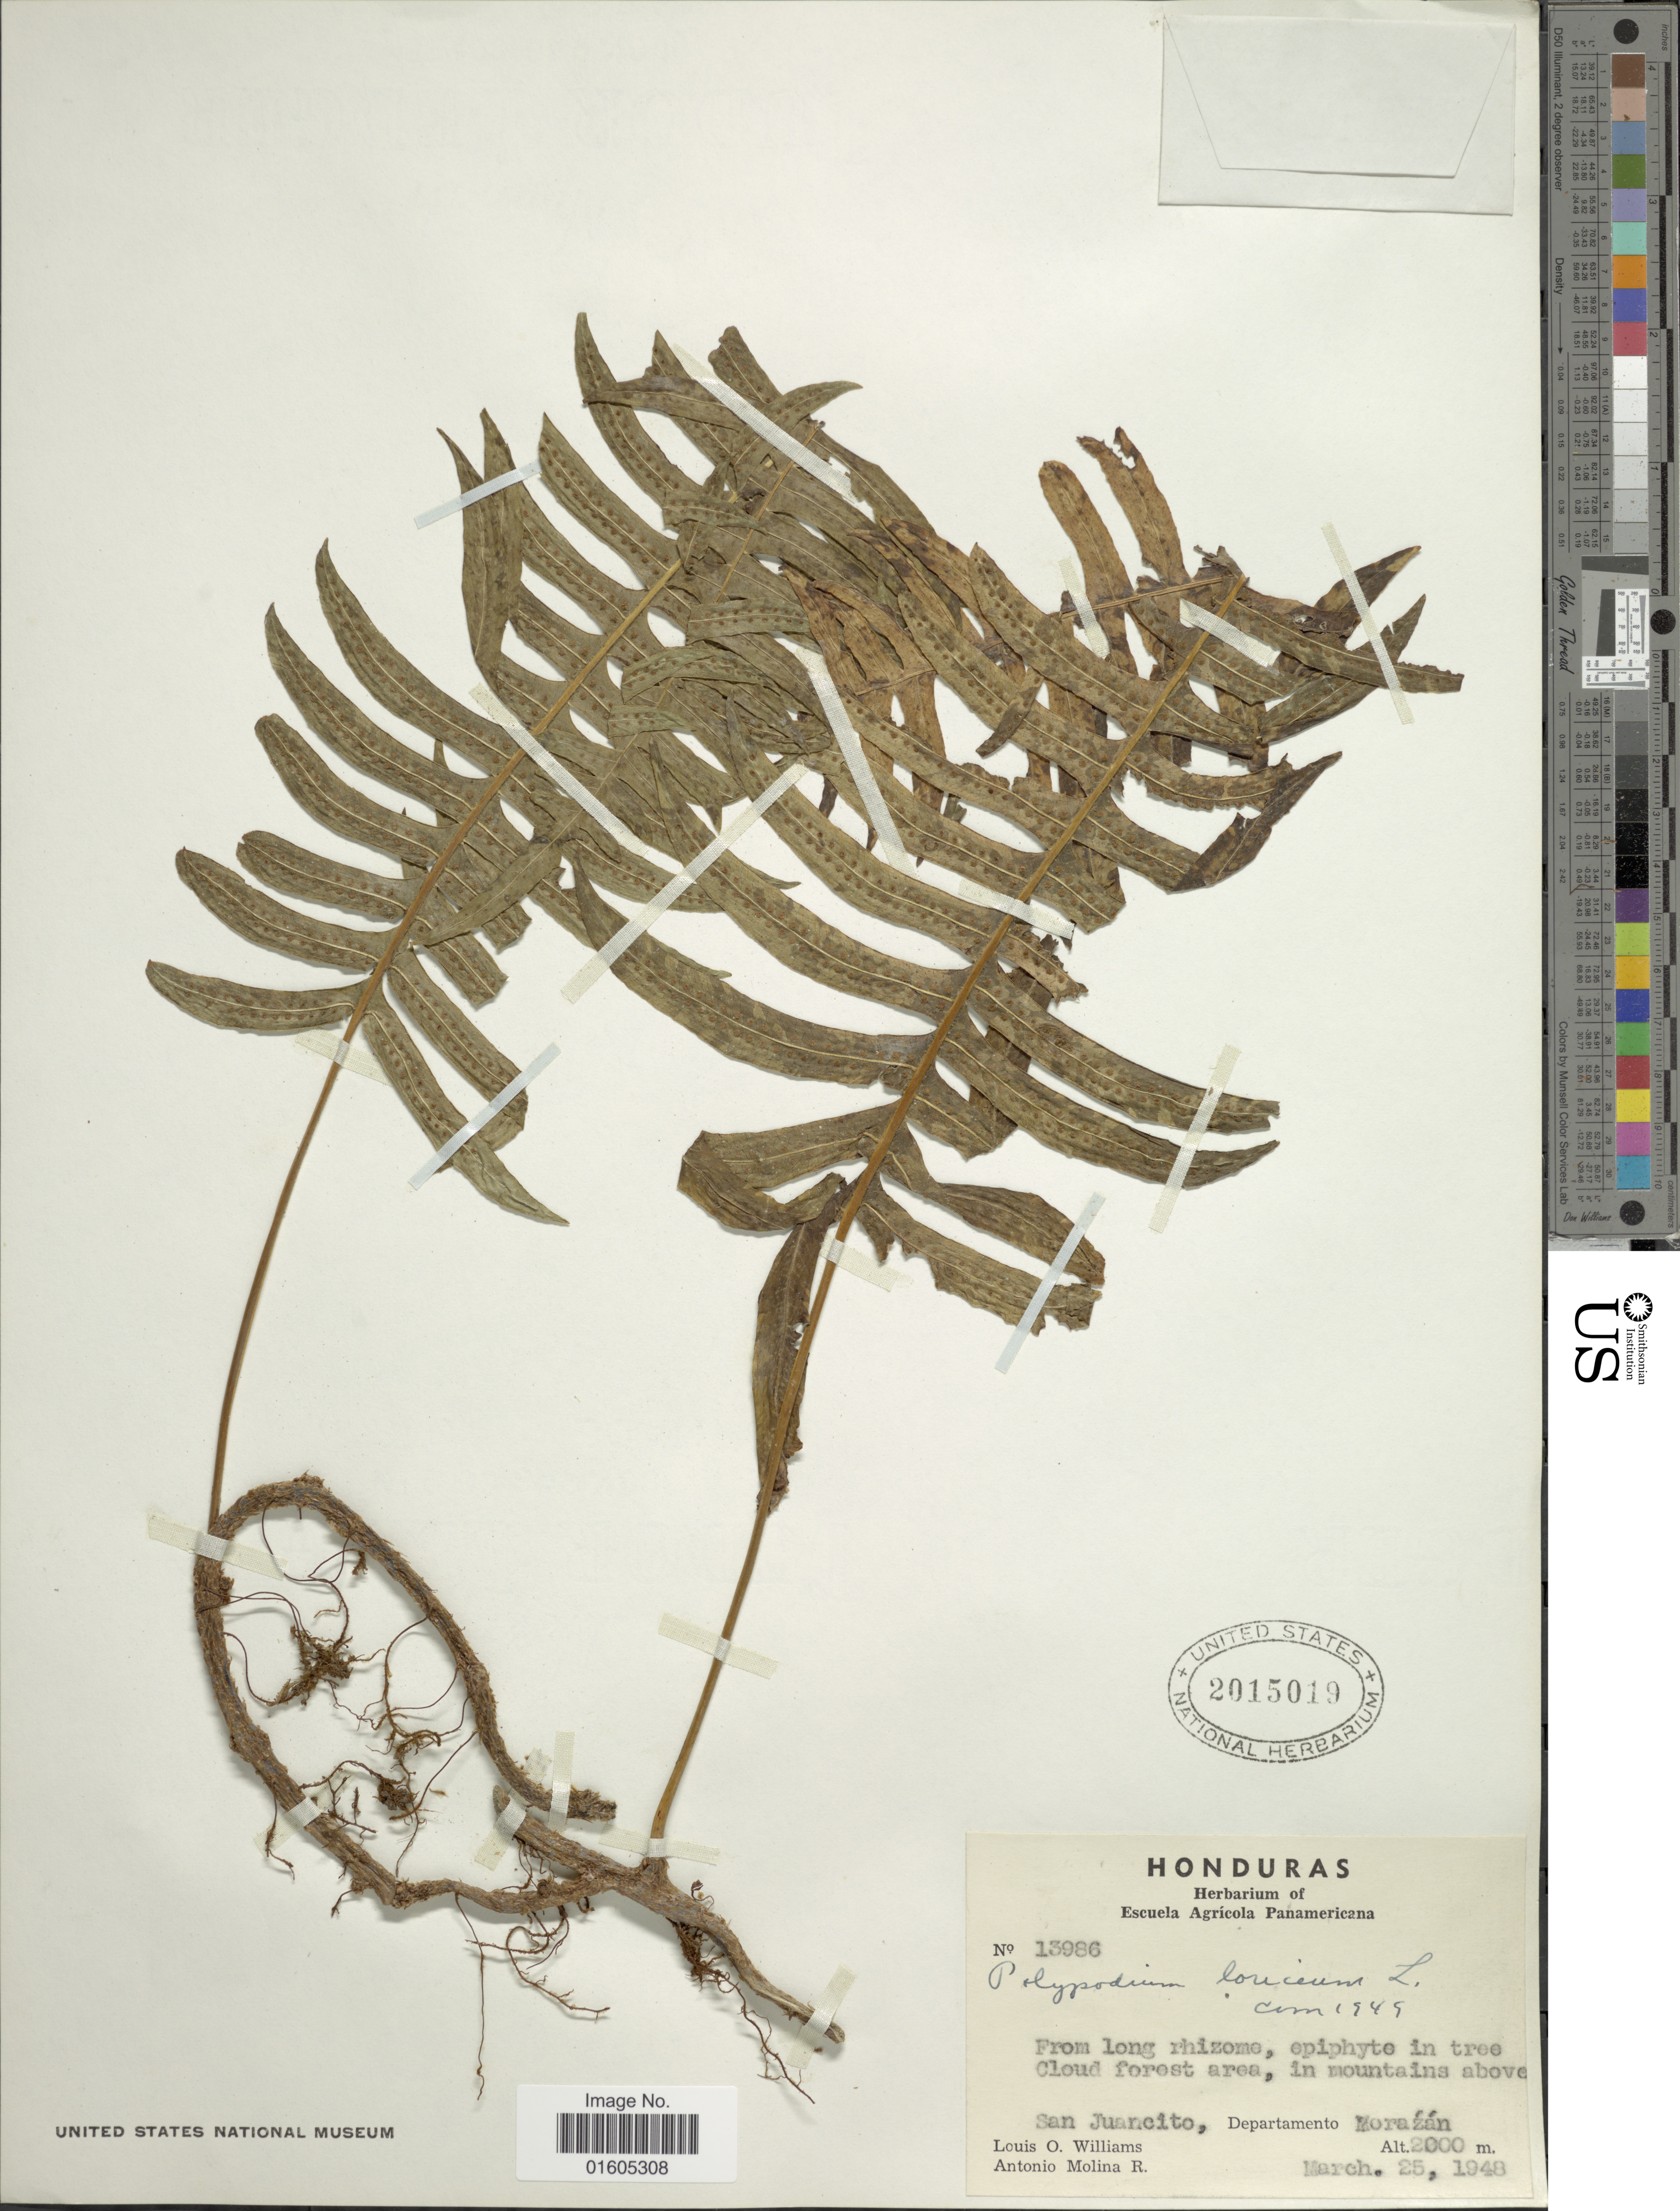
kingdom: Plantae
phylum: Tracheophyta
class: Polypodiopsida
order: Polypodiales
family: Polypodiaceae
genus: Serpocaulon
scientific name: Serpocaulon loriceum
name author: (L.) A.R. Sm.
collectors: L. O. Williams & A. Molina R.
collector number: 13986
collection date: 1948-03-25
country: Honduras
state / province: Fco. Morazán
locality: Cloud forest area, in mountains above San Juancito, Departamento Morazán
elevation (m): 2000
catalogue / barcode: US 2015019